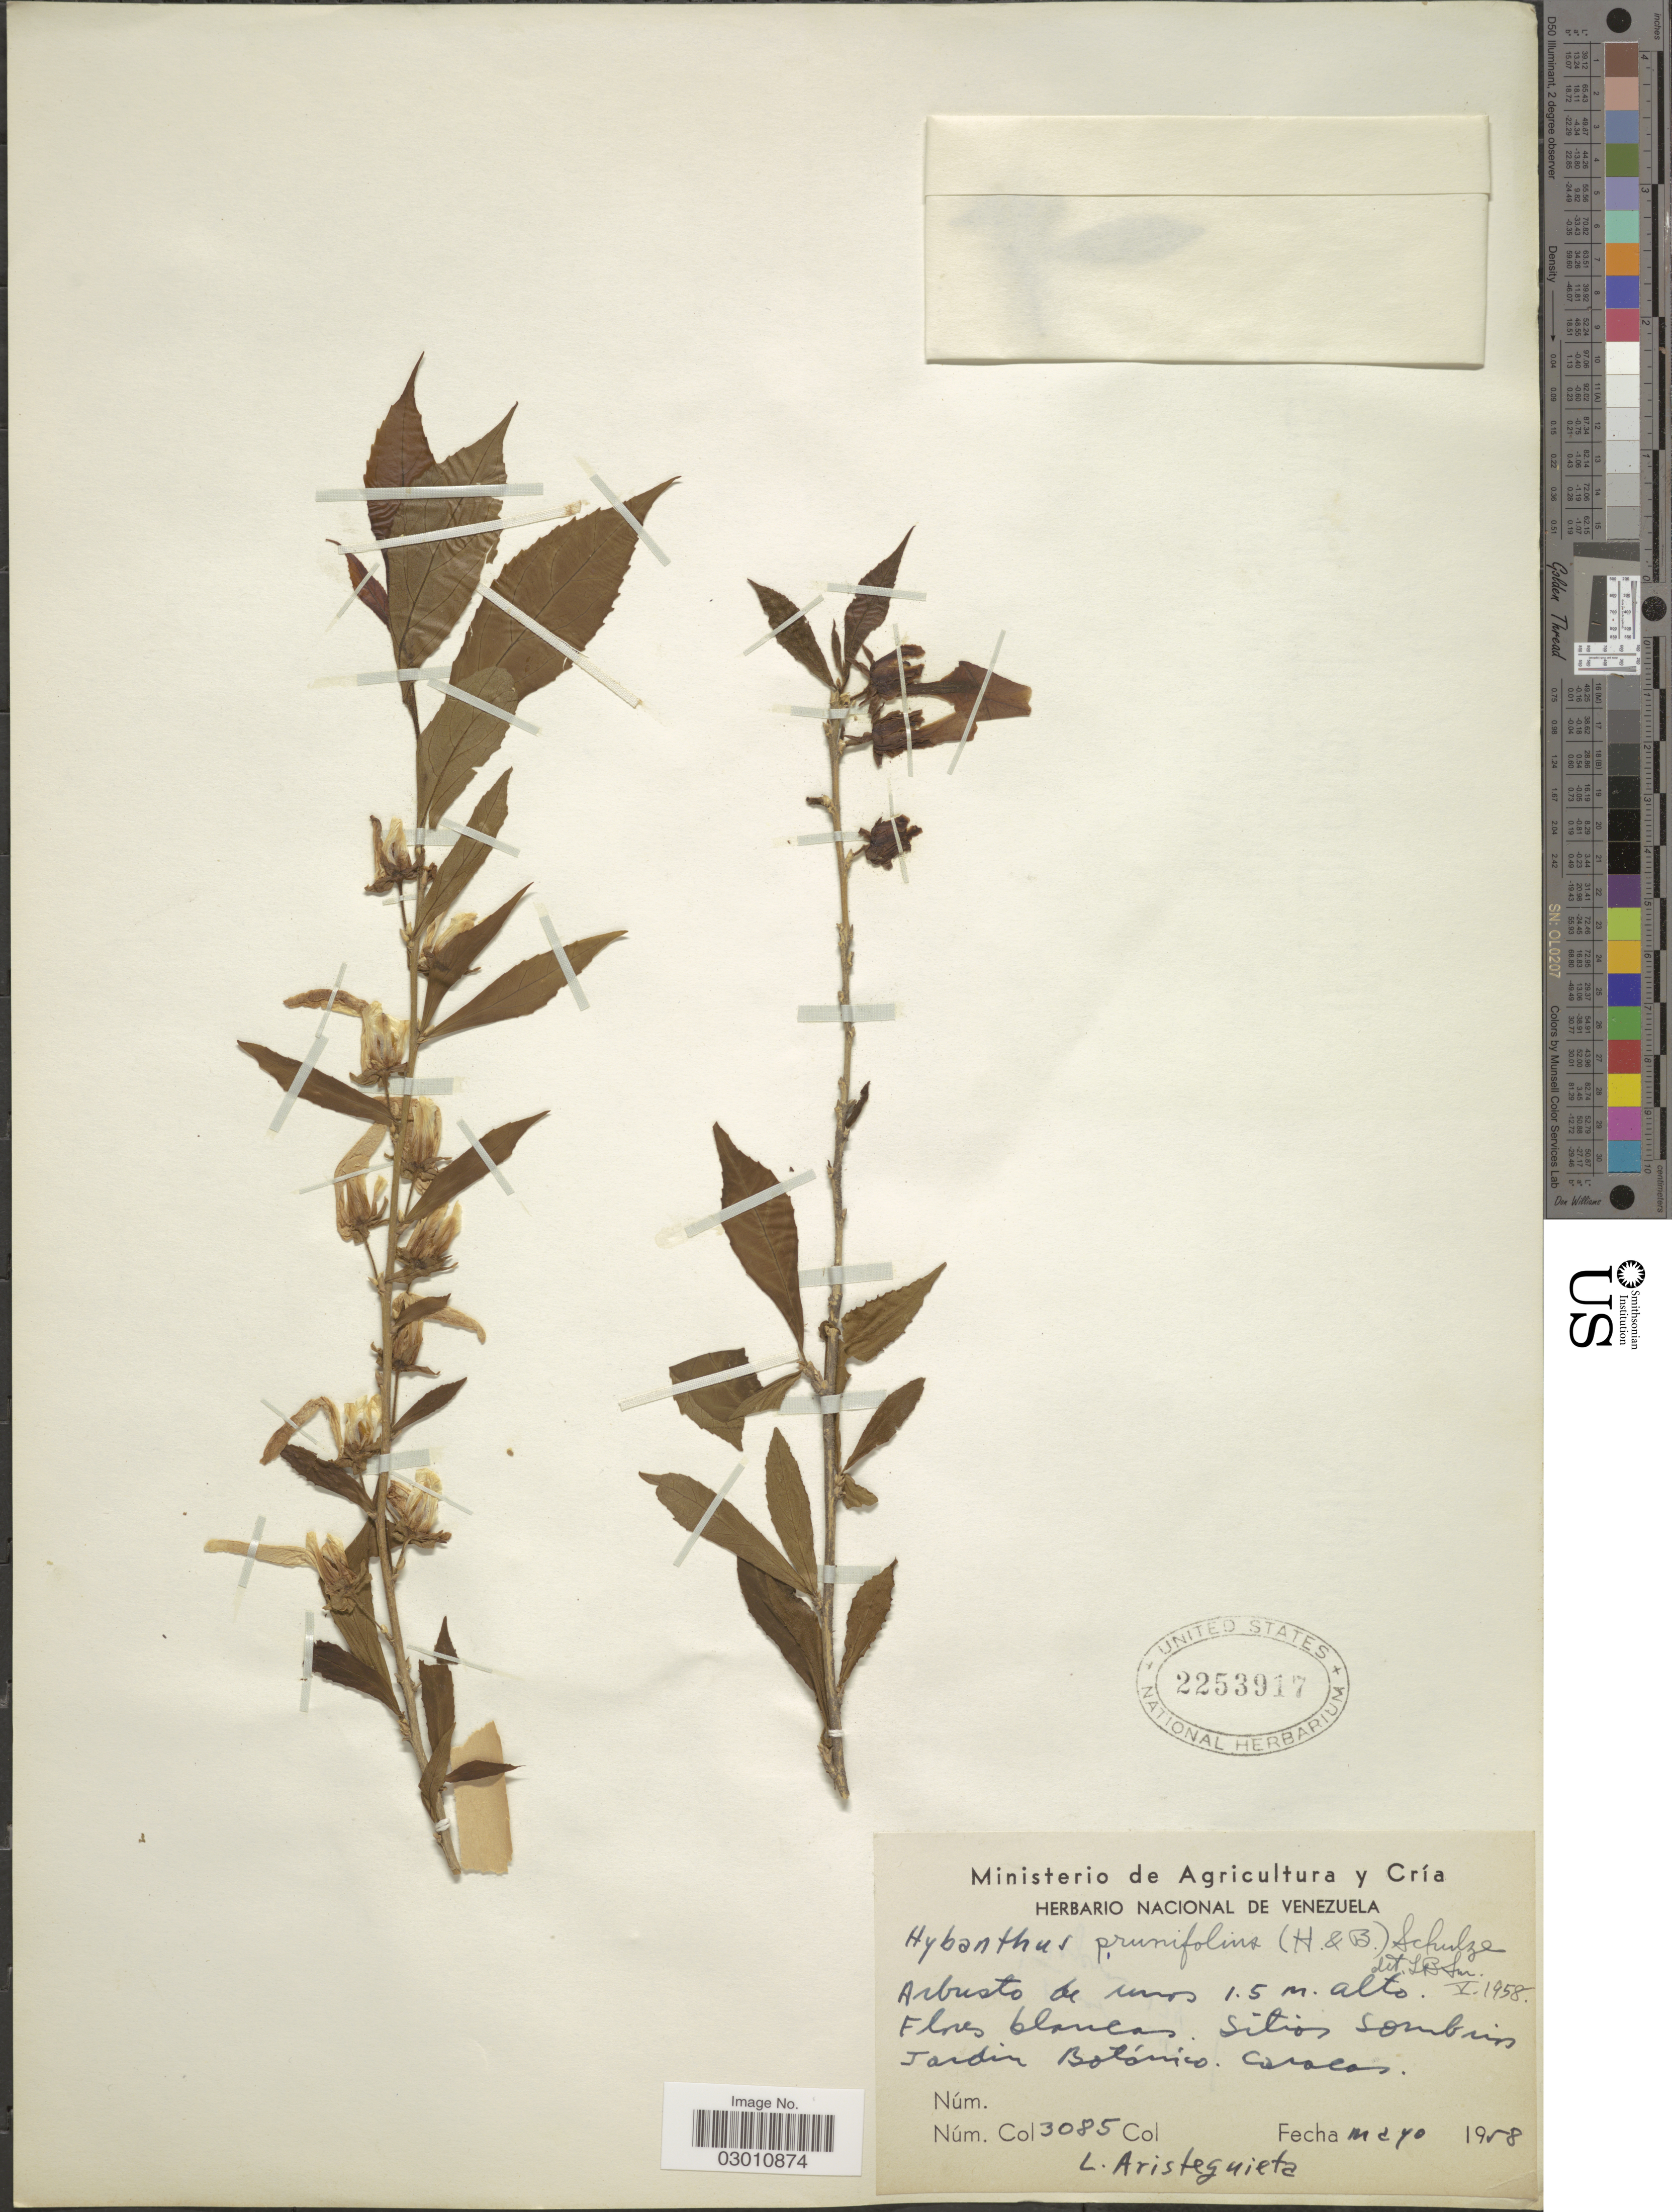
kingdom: Plantae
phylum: Tracheophyta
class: Magnoliopsida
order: Malpighiales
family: Violaceae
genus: Pombalia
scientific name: Pombalia prunifolia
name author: (Humb. & Bonpl. ex Willd.) Paula-Souza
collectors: L. Aristeguieta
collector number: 3085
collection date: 1958-05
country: Venezuela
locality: Sitios sombrios. Jardin Botánico Caracas.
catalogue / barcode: US 2253917